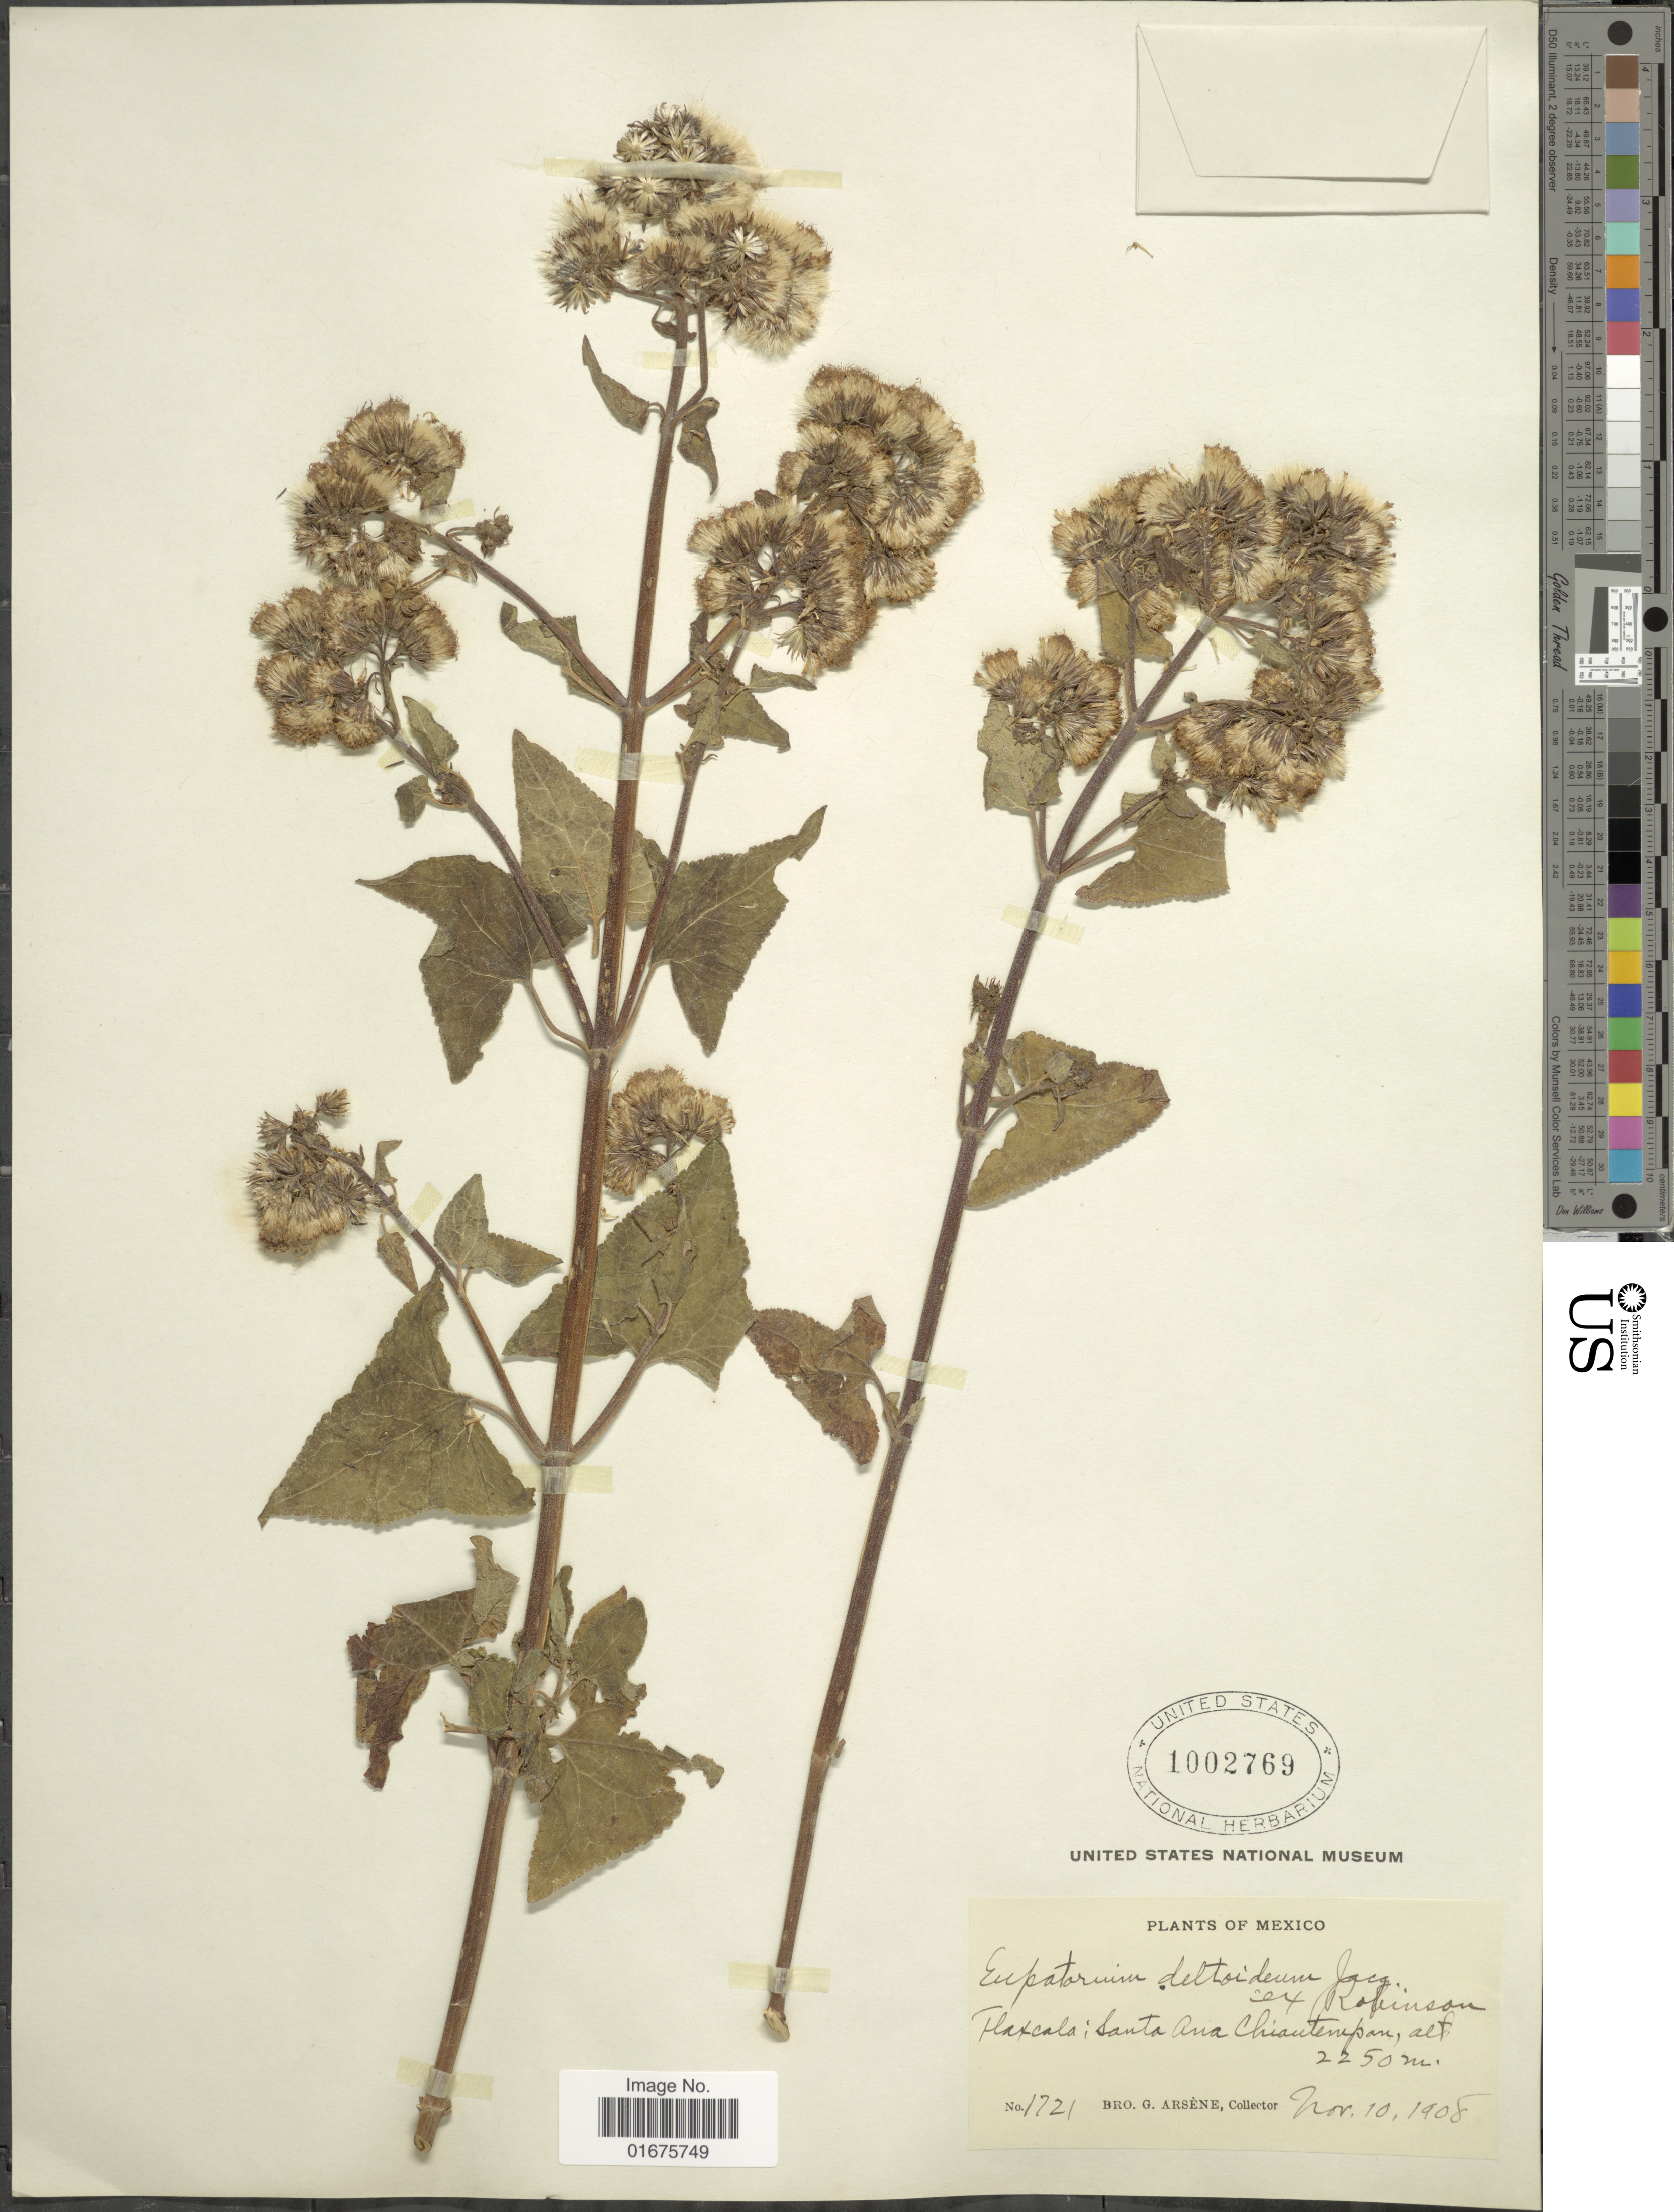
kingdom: Plantae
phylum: Tracheophyta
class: Magnoliopsida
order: Asterales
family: Asteraceae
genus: Ageratina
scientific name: Ageratina deltoidea (Jacq.) H. Rob. & R.M. King, ined.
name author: (Jacq.) H. Rob. & R.M. King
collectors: Bro. G. Arsène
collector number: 1721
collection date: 1908-11-10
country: Mexico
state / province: Tlaxcala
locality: Santa Ana Chiautempan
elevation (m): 2250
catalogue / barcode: US 1002769